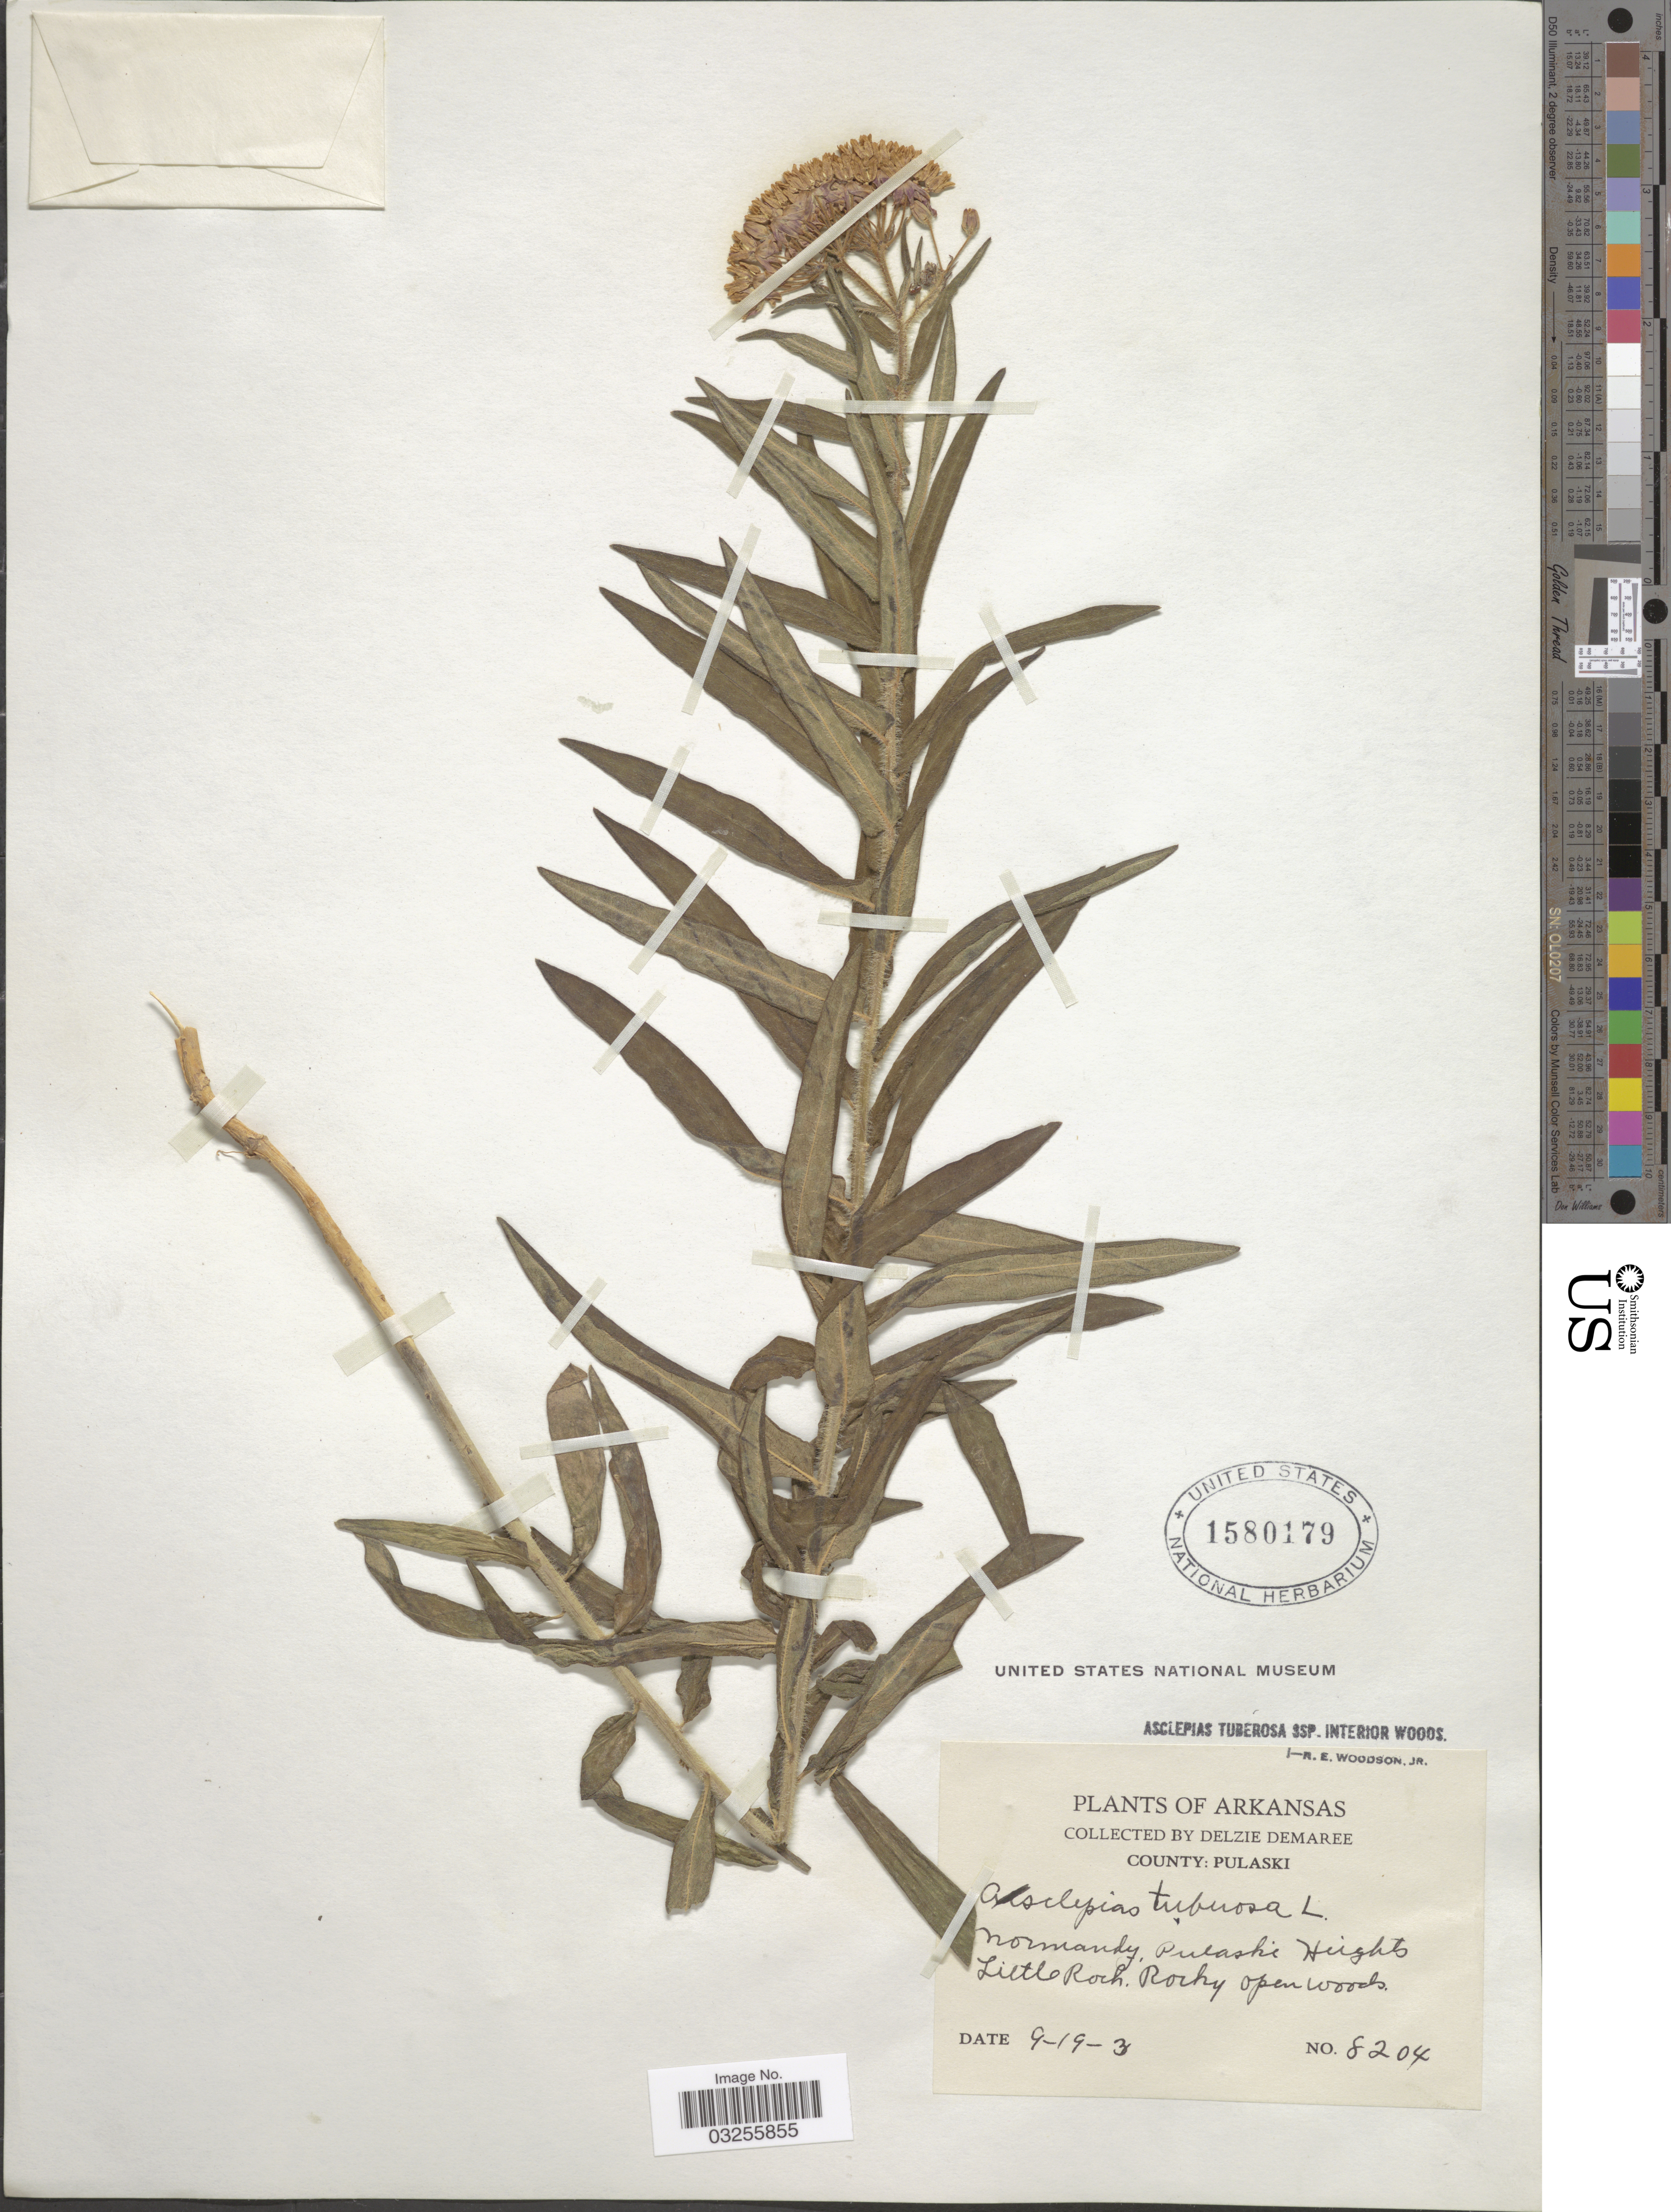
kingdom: Plantae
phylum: Tracheophyta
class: Magnoliopsida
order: Gentianales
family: Apocynaceae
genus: Asclepias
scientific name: Asclepias tuberosa subsp. interior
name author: Woodson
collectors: D. Demaree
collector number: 8204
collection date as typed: Transcribed d/m/y: 19/9/31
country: United States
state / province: Arkansas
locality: County: Pulaski. Normandy, Pulashi Height, Litte Rock.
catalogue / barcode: US 1580179